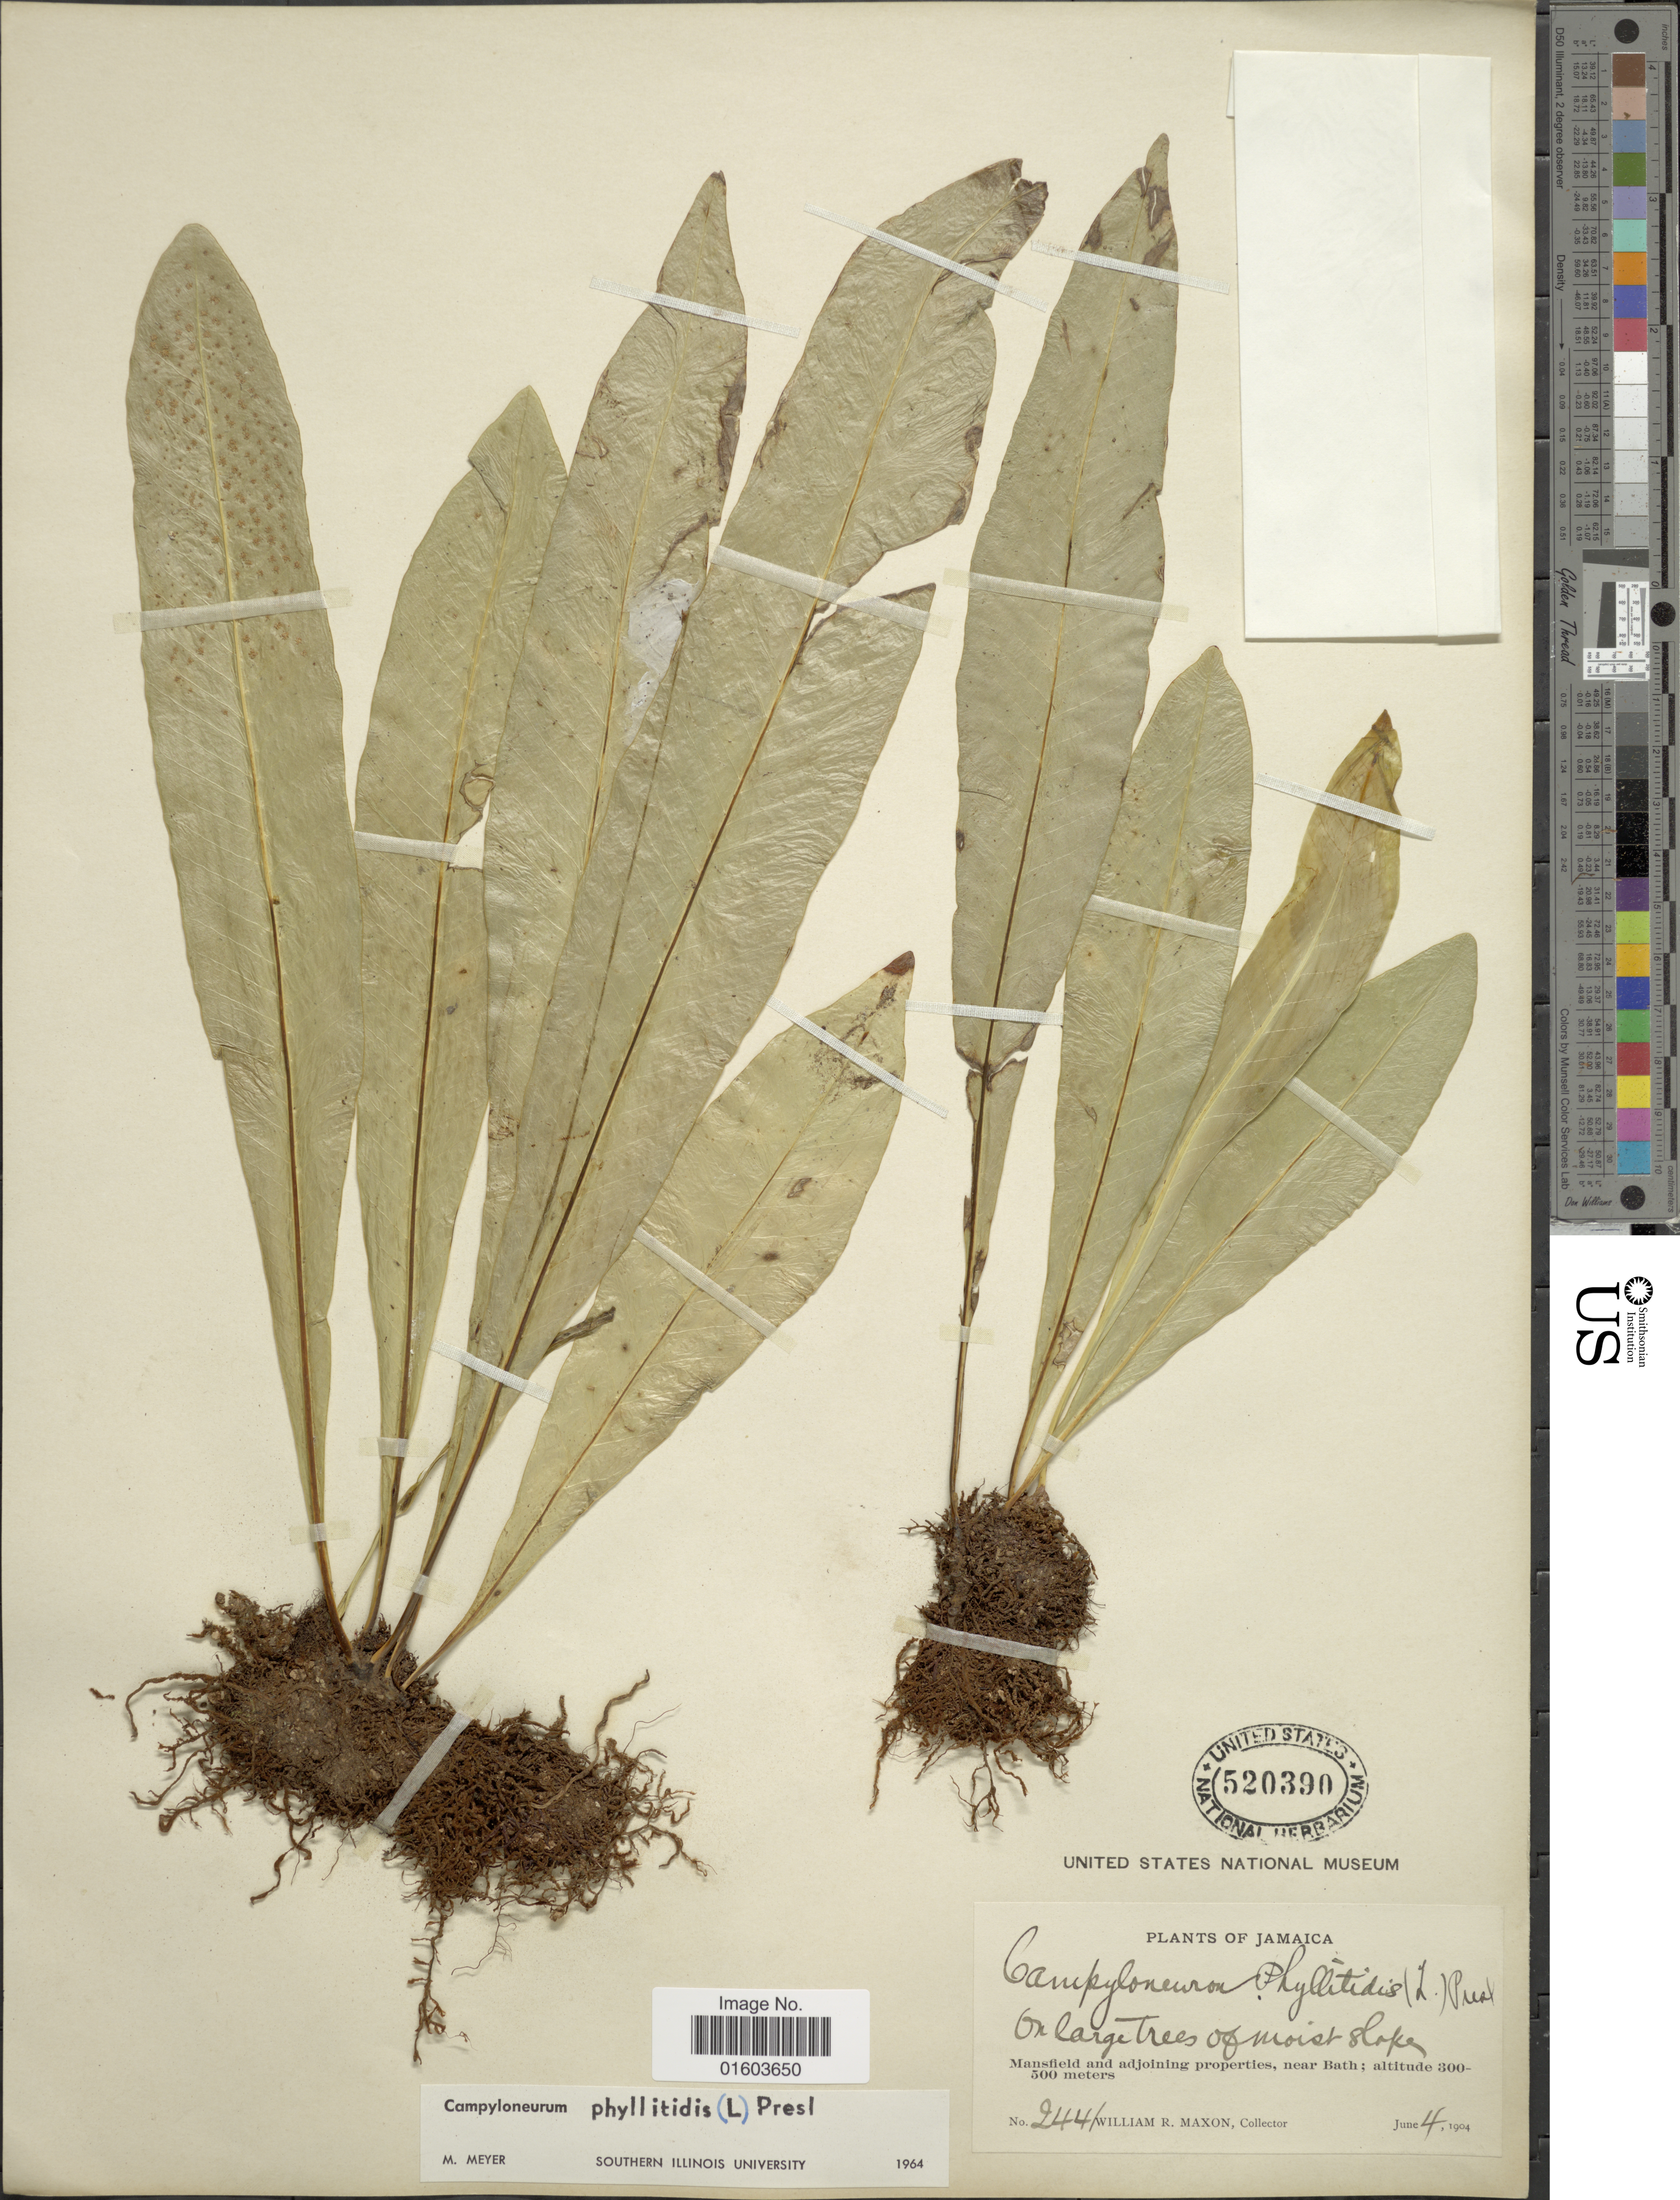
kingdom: Plantae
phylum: Tracheophyta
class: Polypodiopsida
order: Polypodiales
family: Polypodiaceae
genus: Campyloneurum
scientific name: Campyloneurum phyllitidis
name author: (L.) C. Presl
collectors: W. R. Maxon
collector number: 2441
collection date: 1904-06-04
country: Jamaica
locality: Mansfeild and adjoining properties, near Bath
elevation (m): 300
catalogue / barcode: US 520390